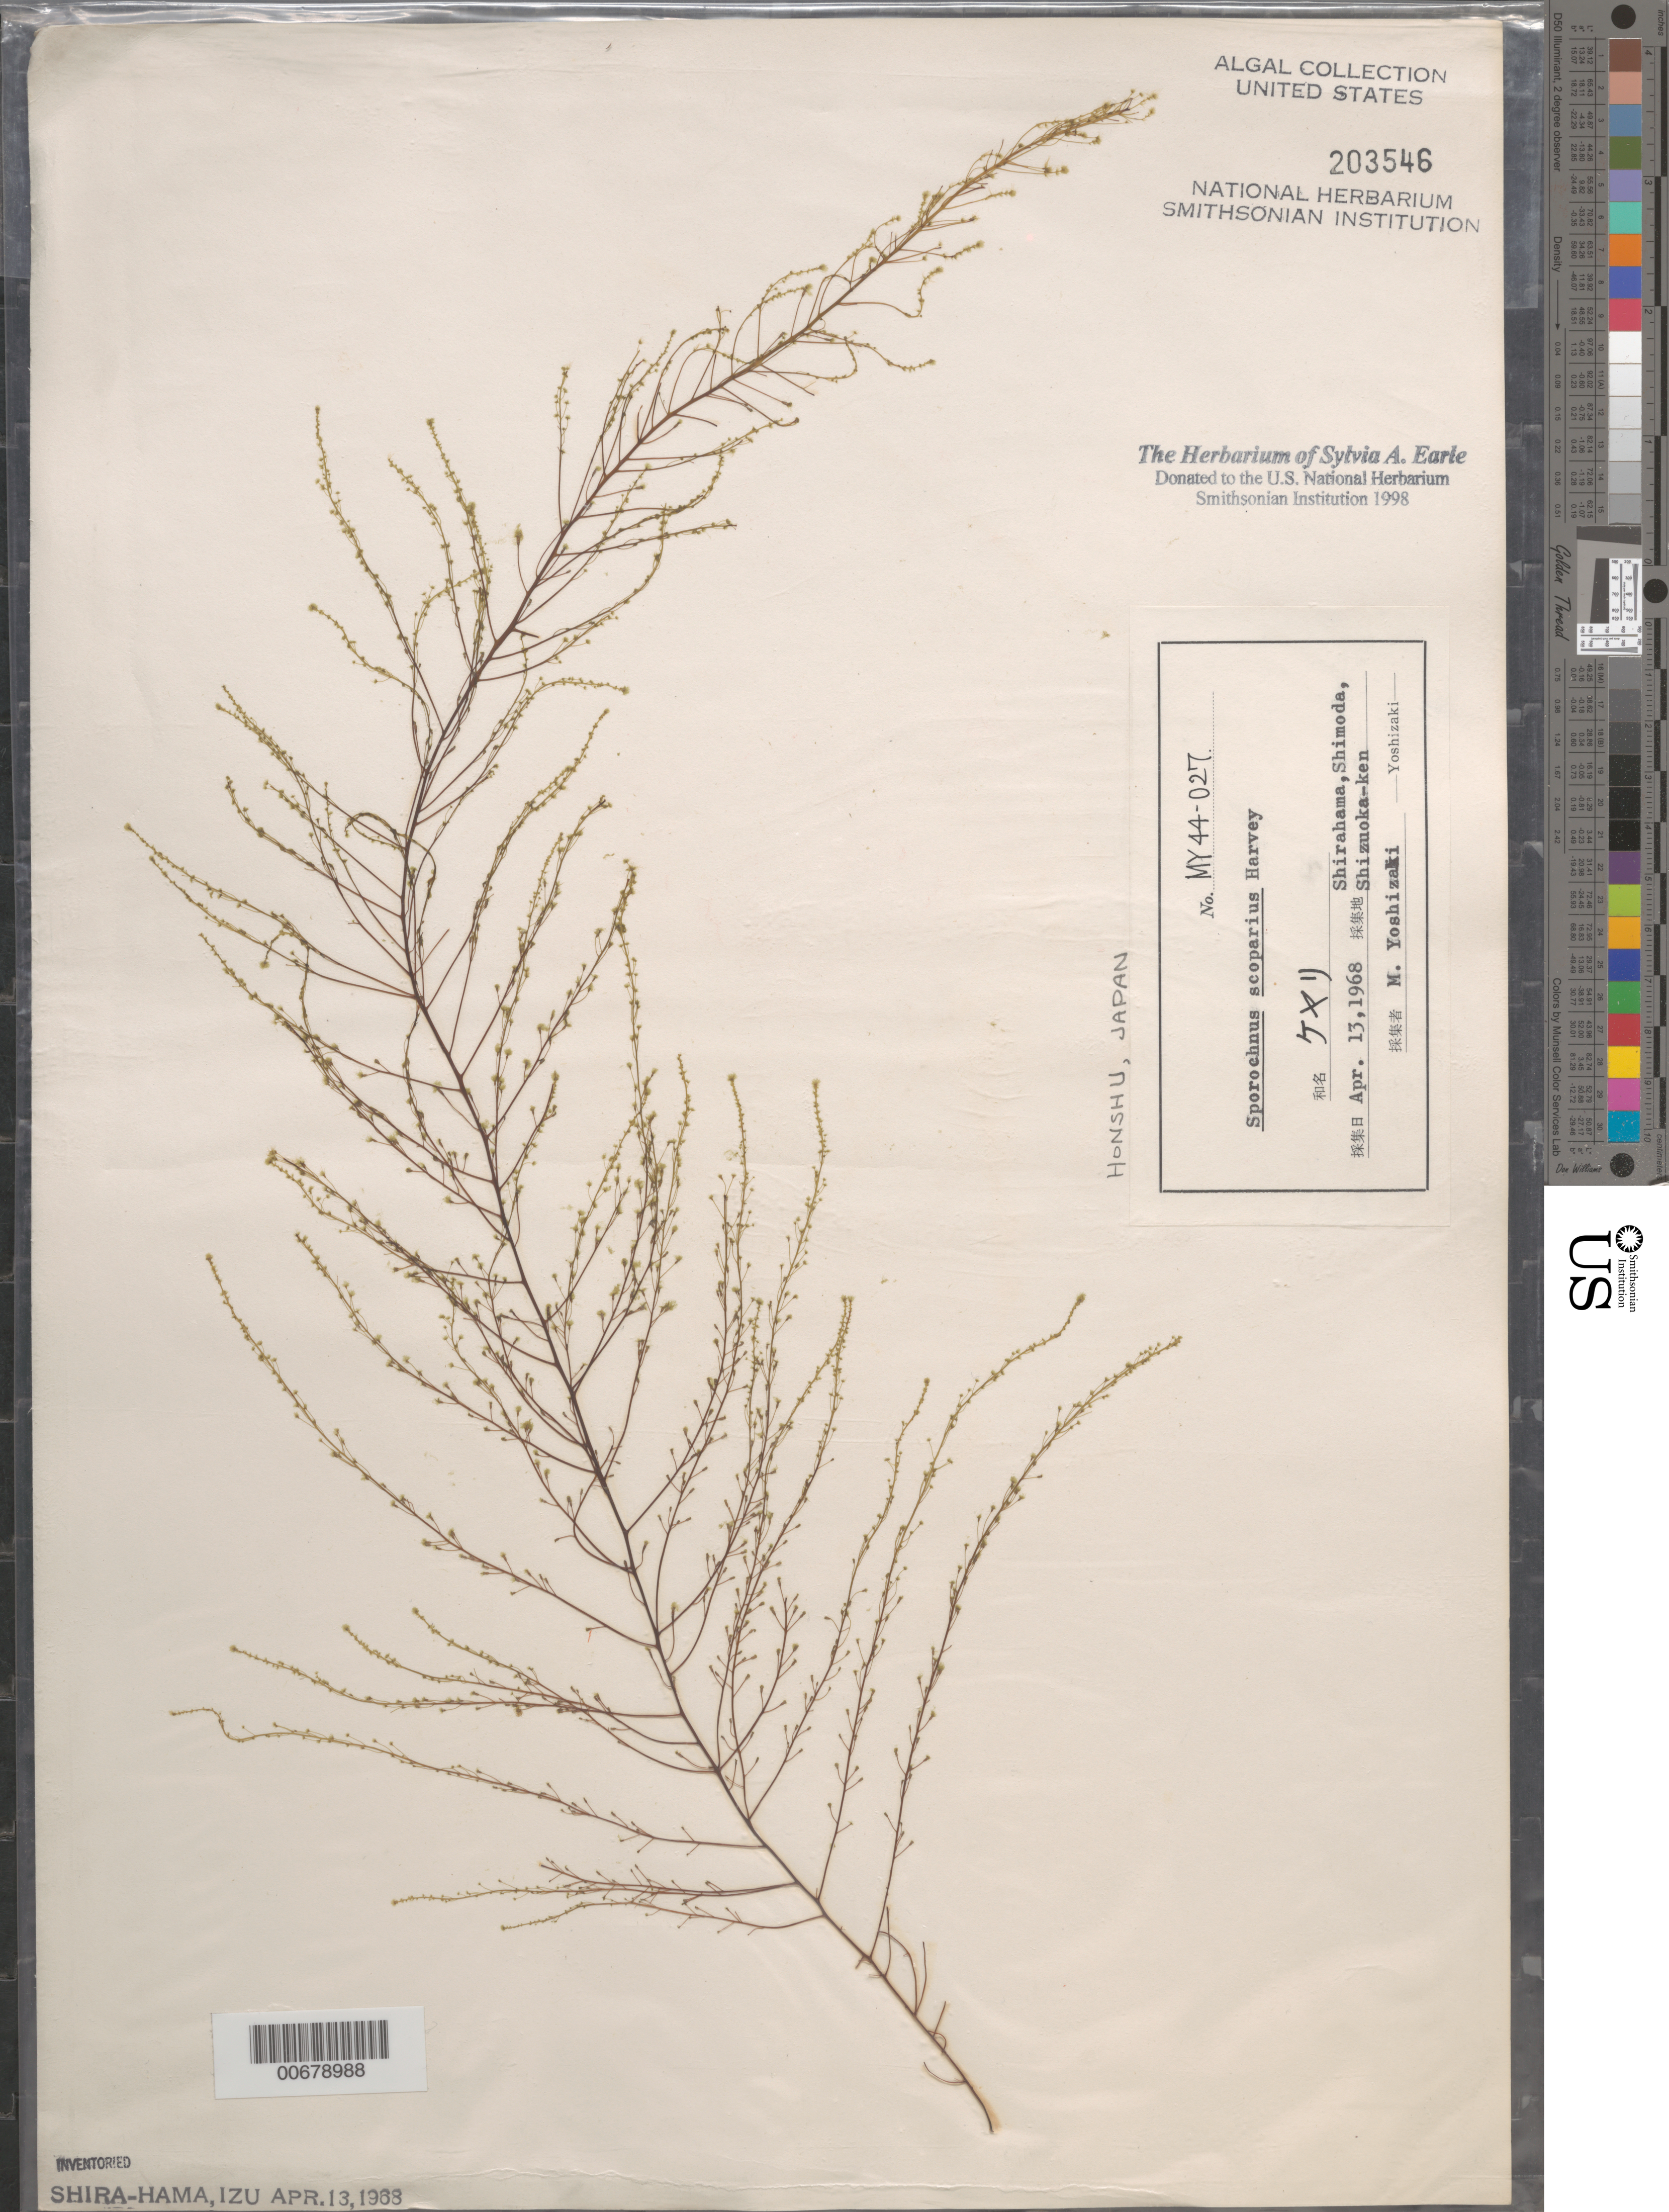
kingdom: Chromista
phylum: Ochrophyta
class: Phaeophyceae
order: Sporochnales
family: Sporochnaceae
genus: Sporochnus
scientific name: Sporochnus radiciformis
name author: (R. Br. ex Turner) C. Agardh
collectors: M. Yoshizaki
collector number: MY 44-027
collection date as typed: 13 Apr 1968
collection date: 1968-04-13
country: Japan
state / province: Sizuoka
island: Honshu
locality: Shirahama, Shimoda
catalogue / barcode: US 203546